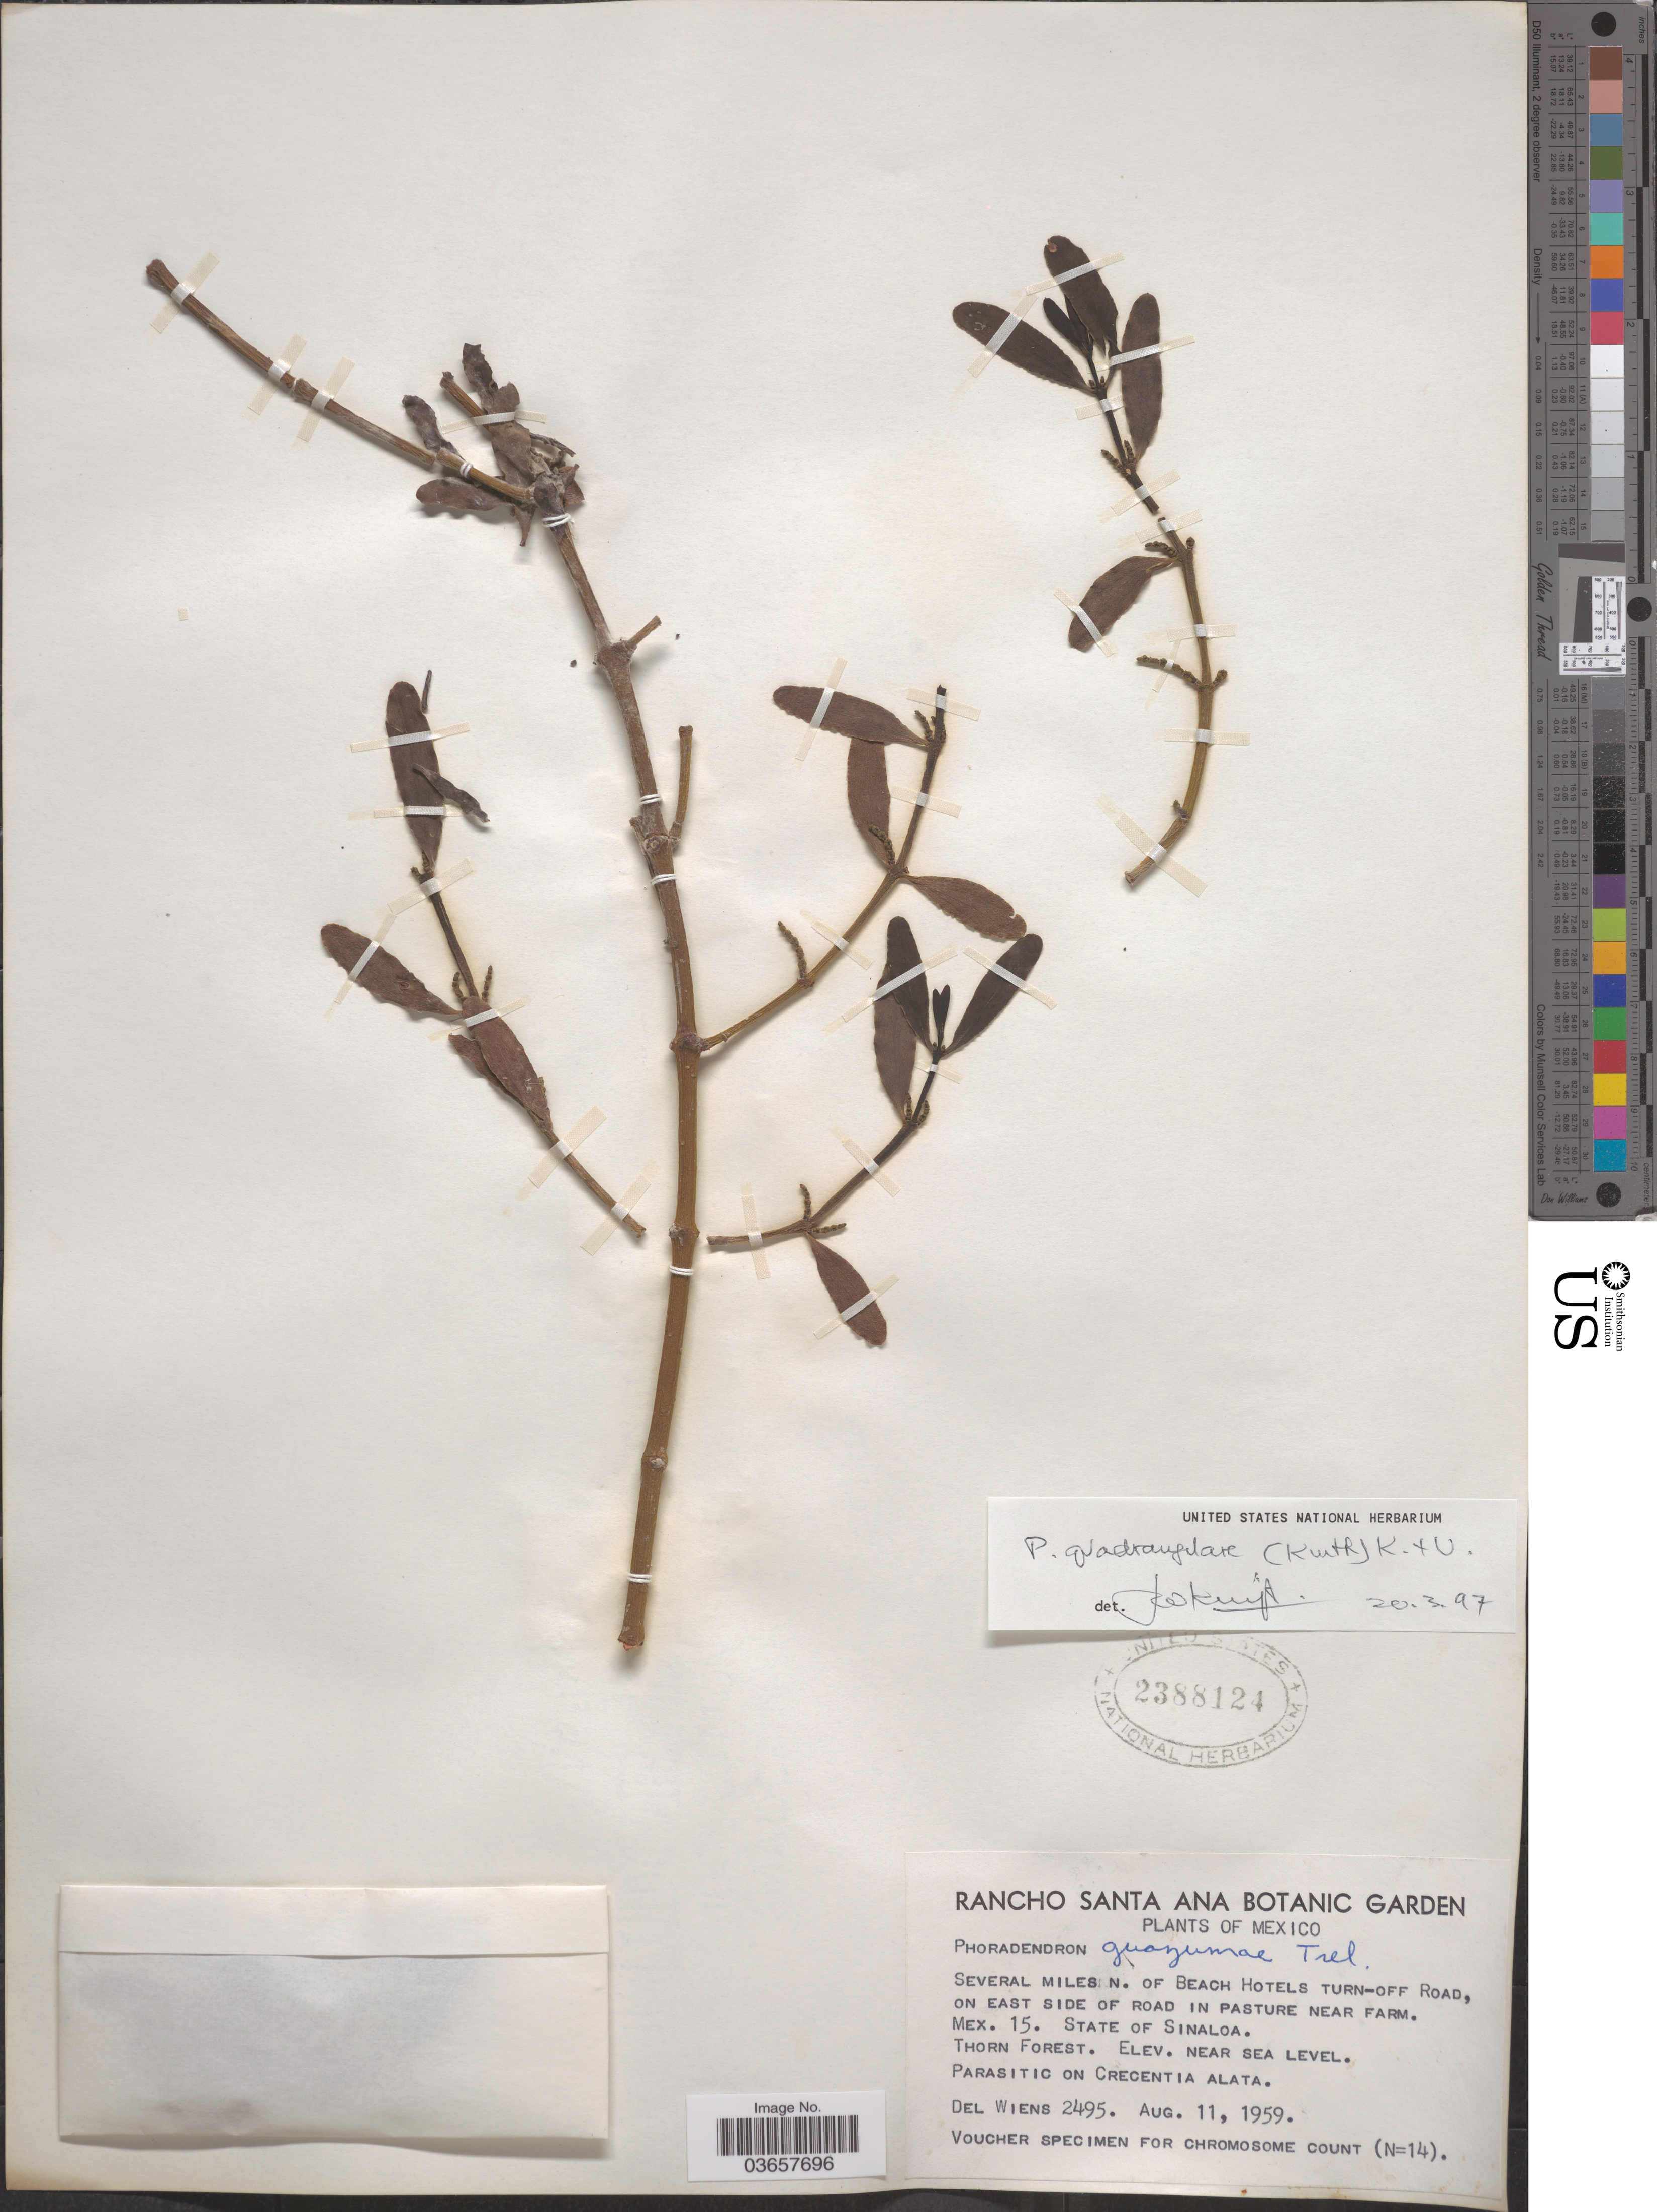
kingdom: Plantae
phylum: Tracheophyta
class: Magnoliopsida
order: Santalales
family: Viscaceae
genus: Phoradendron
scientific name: Phoradendron quadrangulare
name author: (Kunth) Griseb.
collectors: D. Wiens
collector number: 2495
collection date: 1959-08-11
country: Mexico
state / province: Sinaloa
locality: Several miles N. of Beach Hotels turn-off Road, on East side of Road in pasture near Farm. Mex. 15.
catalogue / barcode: US 2388124